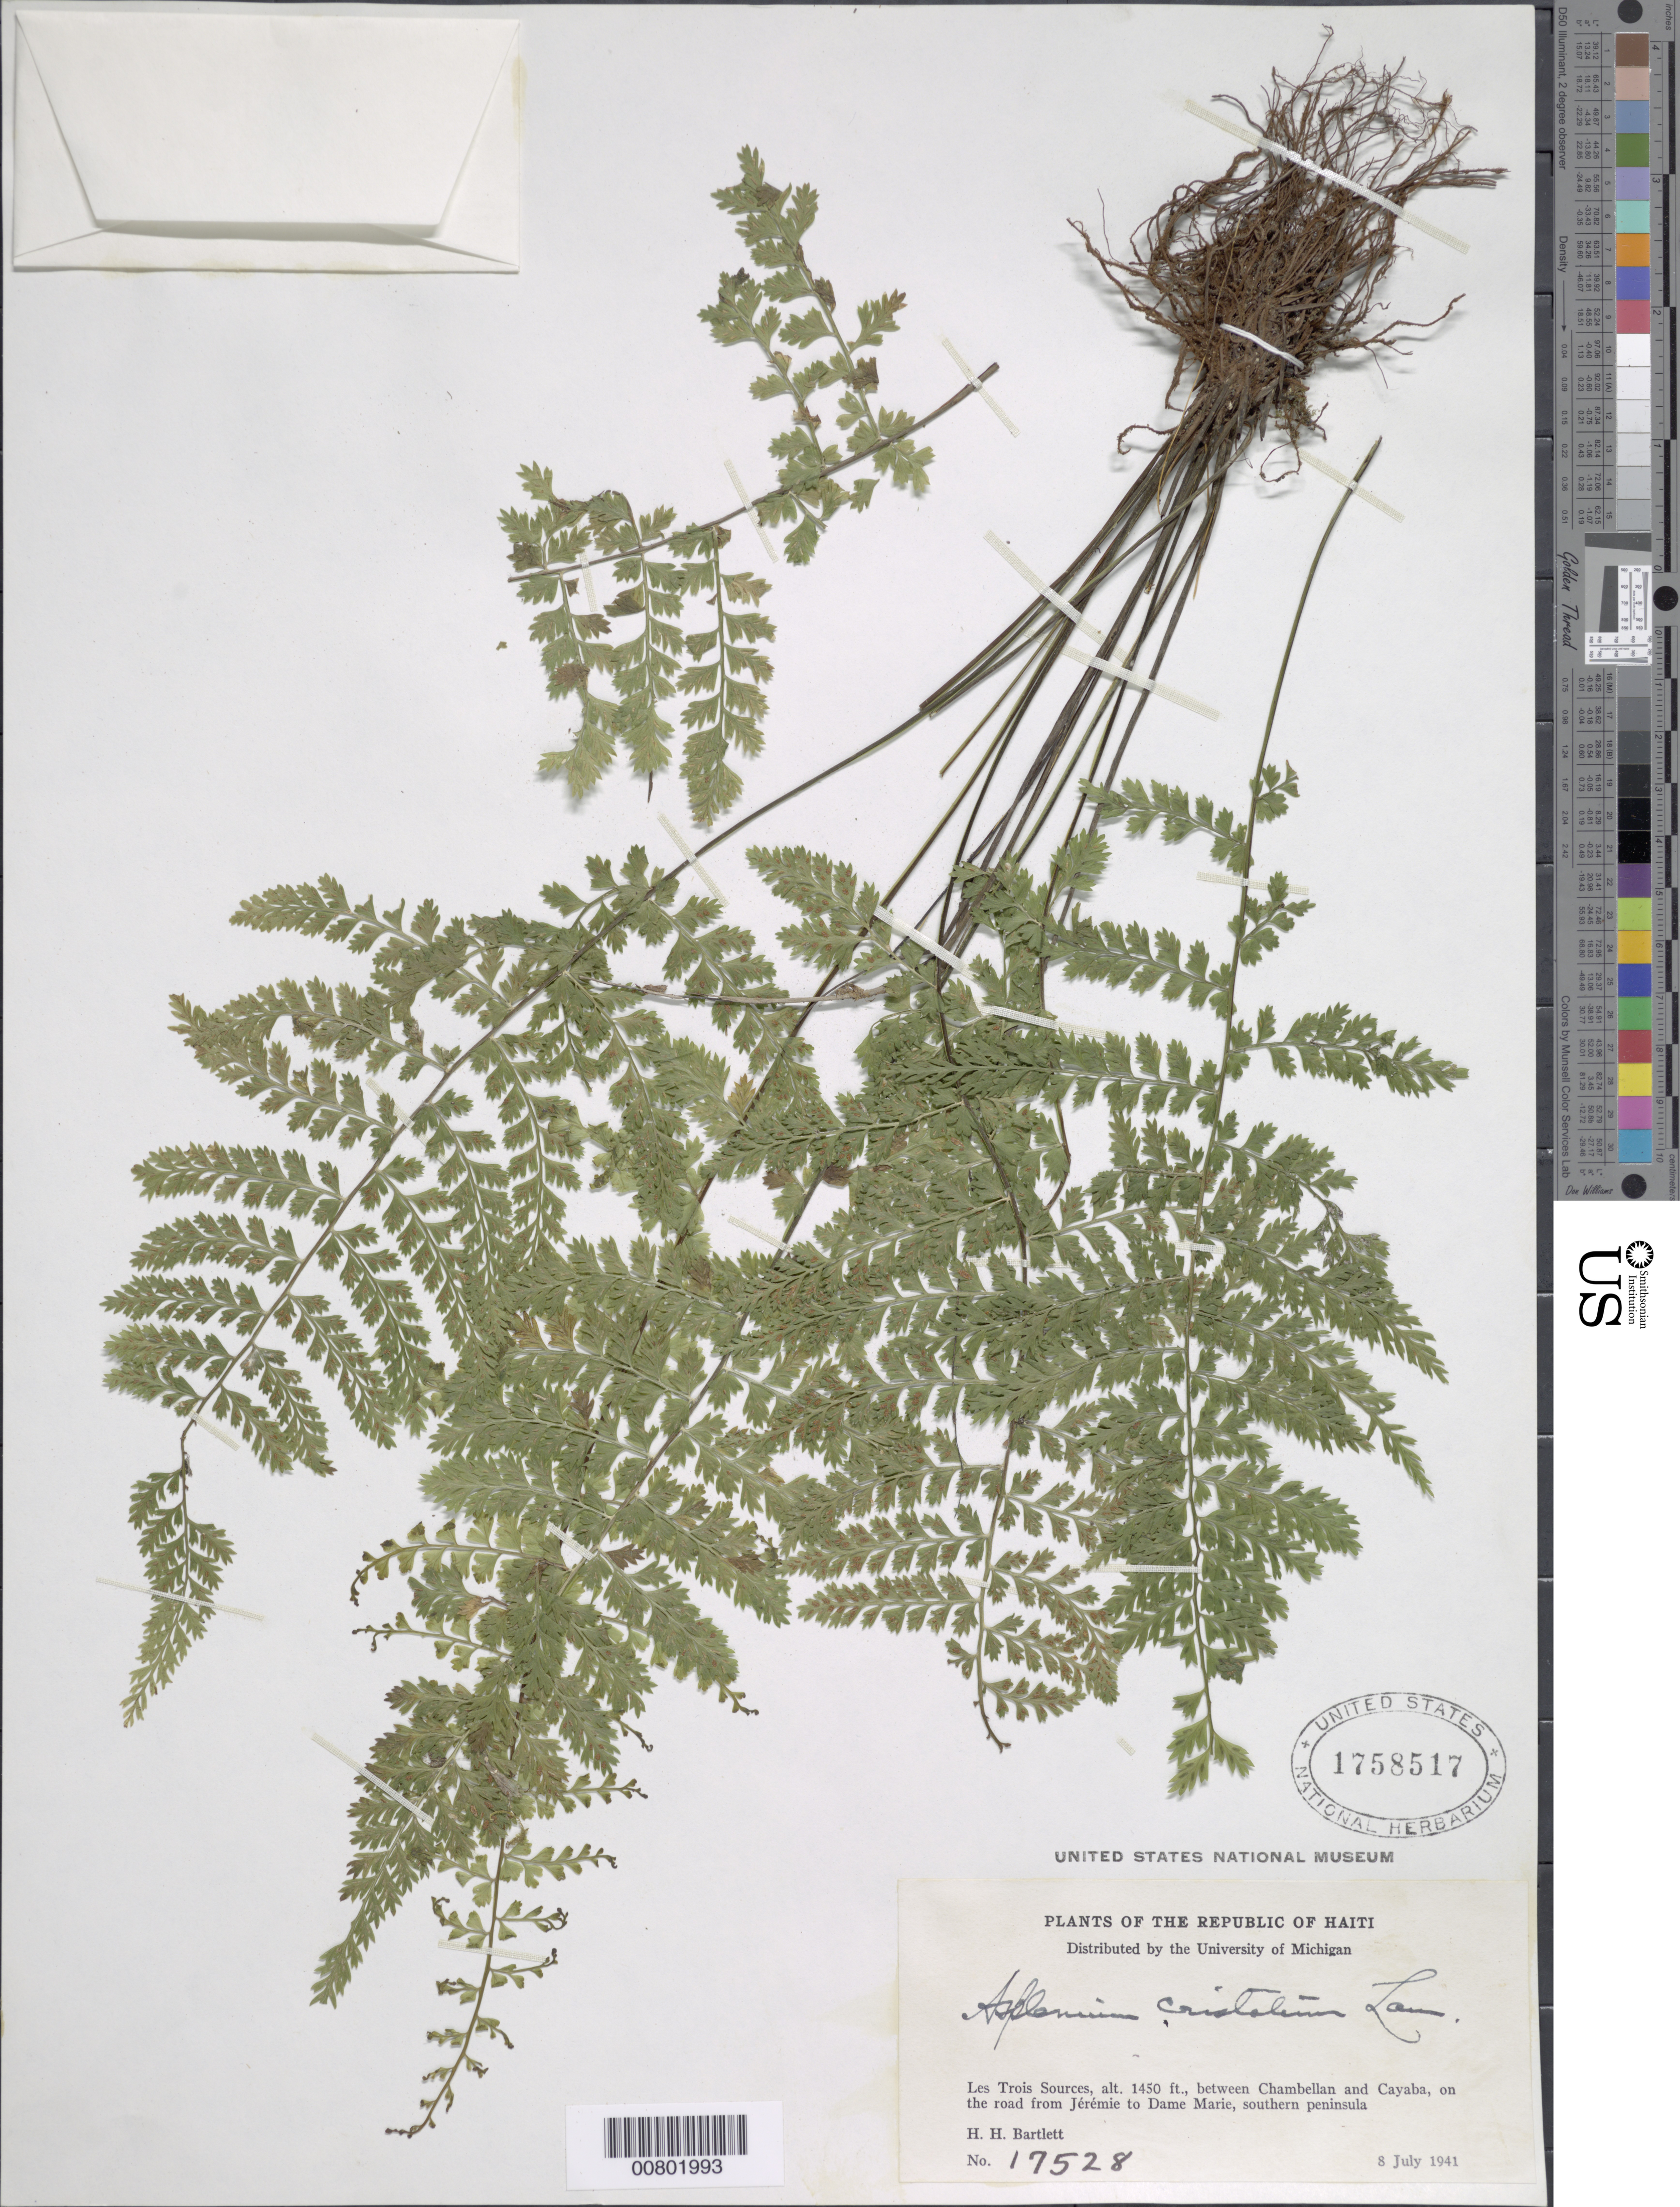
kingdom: Plantae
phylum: Tracheophyta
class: Polypodiopsida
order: Polypodiales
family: Aspleniaceae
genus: Asplenium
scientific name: Asplenium cristatum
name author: Lam.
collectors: H. H. Bartlett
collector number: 17528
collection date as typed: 08 Jul 1941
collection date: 1941-07-08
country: Haiti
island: Hispaniola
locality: Le Trois Sources, between Chambllan and Cayaba, road from Jérémie to Dame Marie, southern peninsula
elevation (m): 442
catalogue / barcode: US 1758517